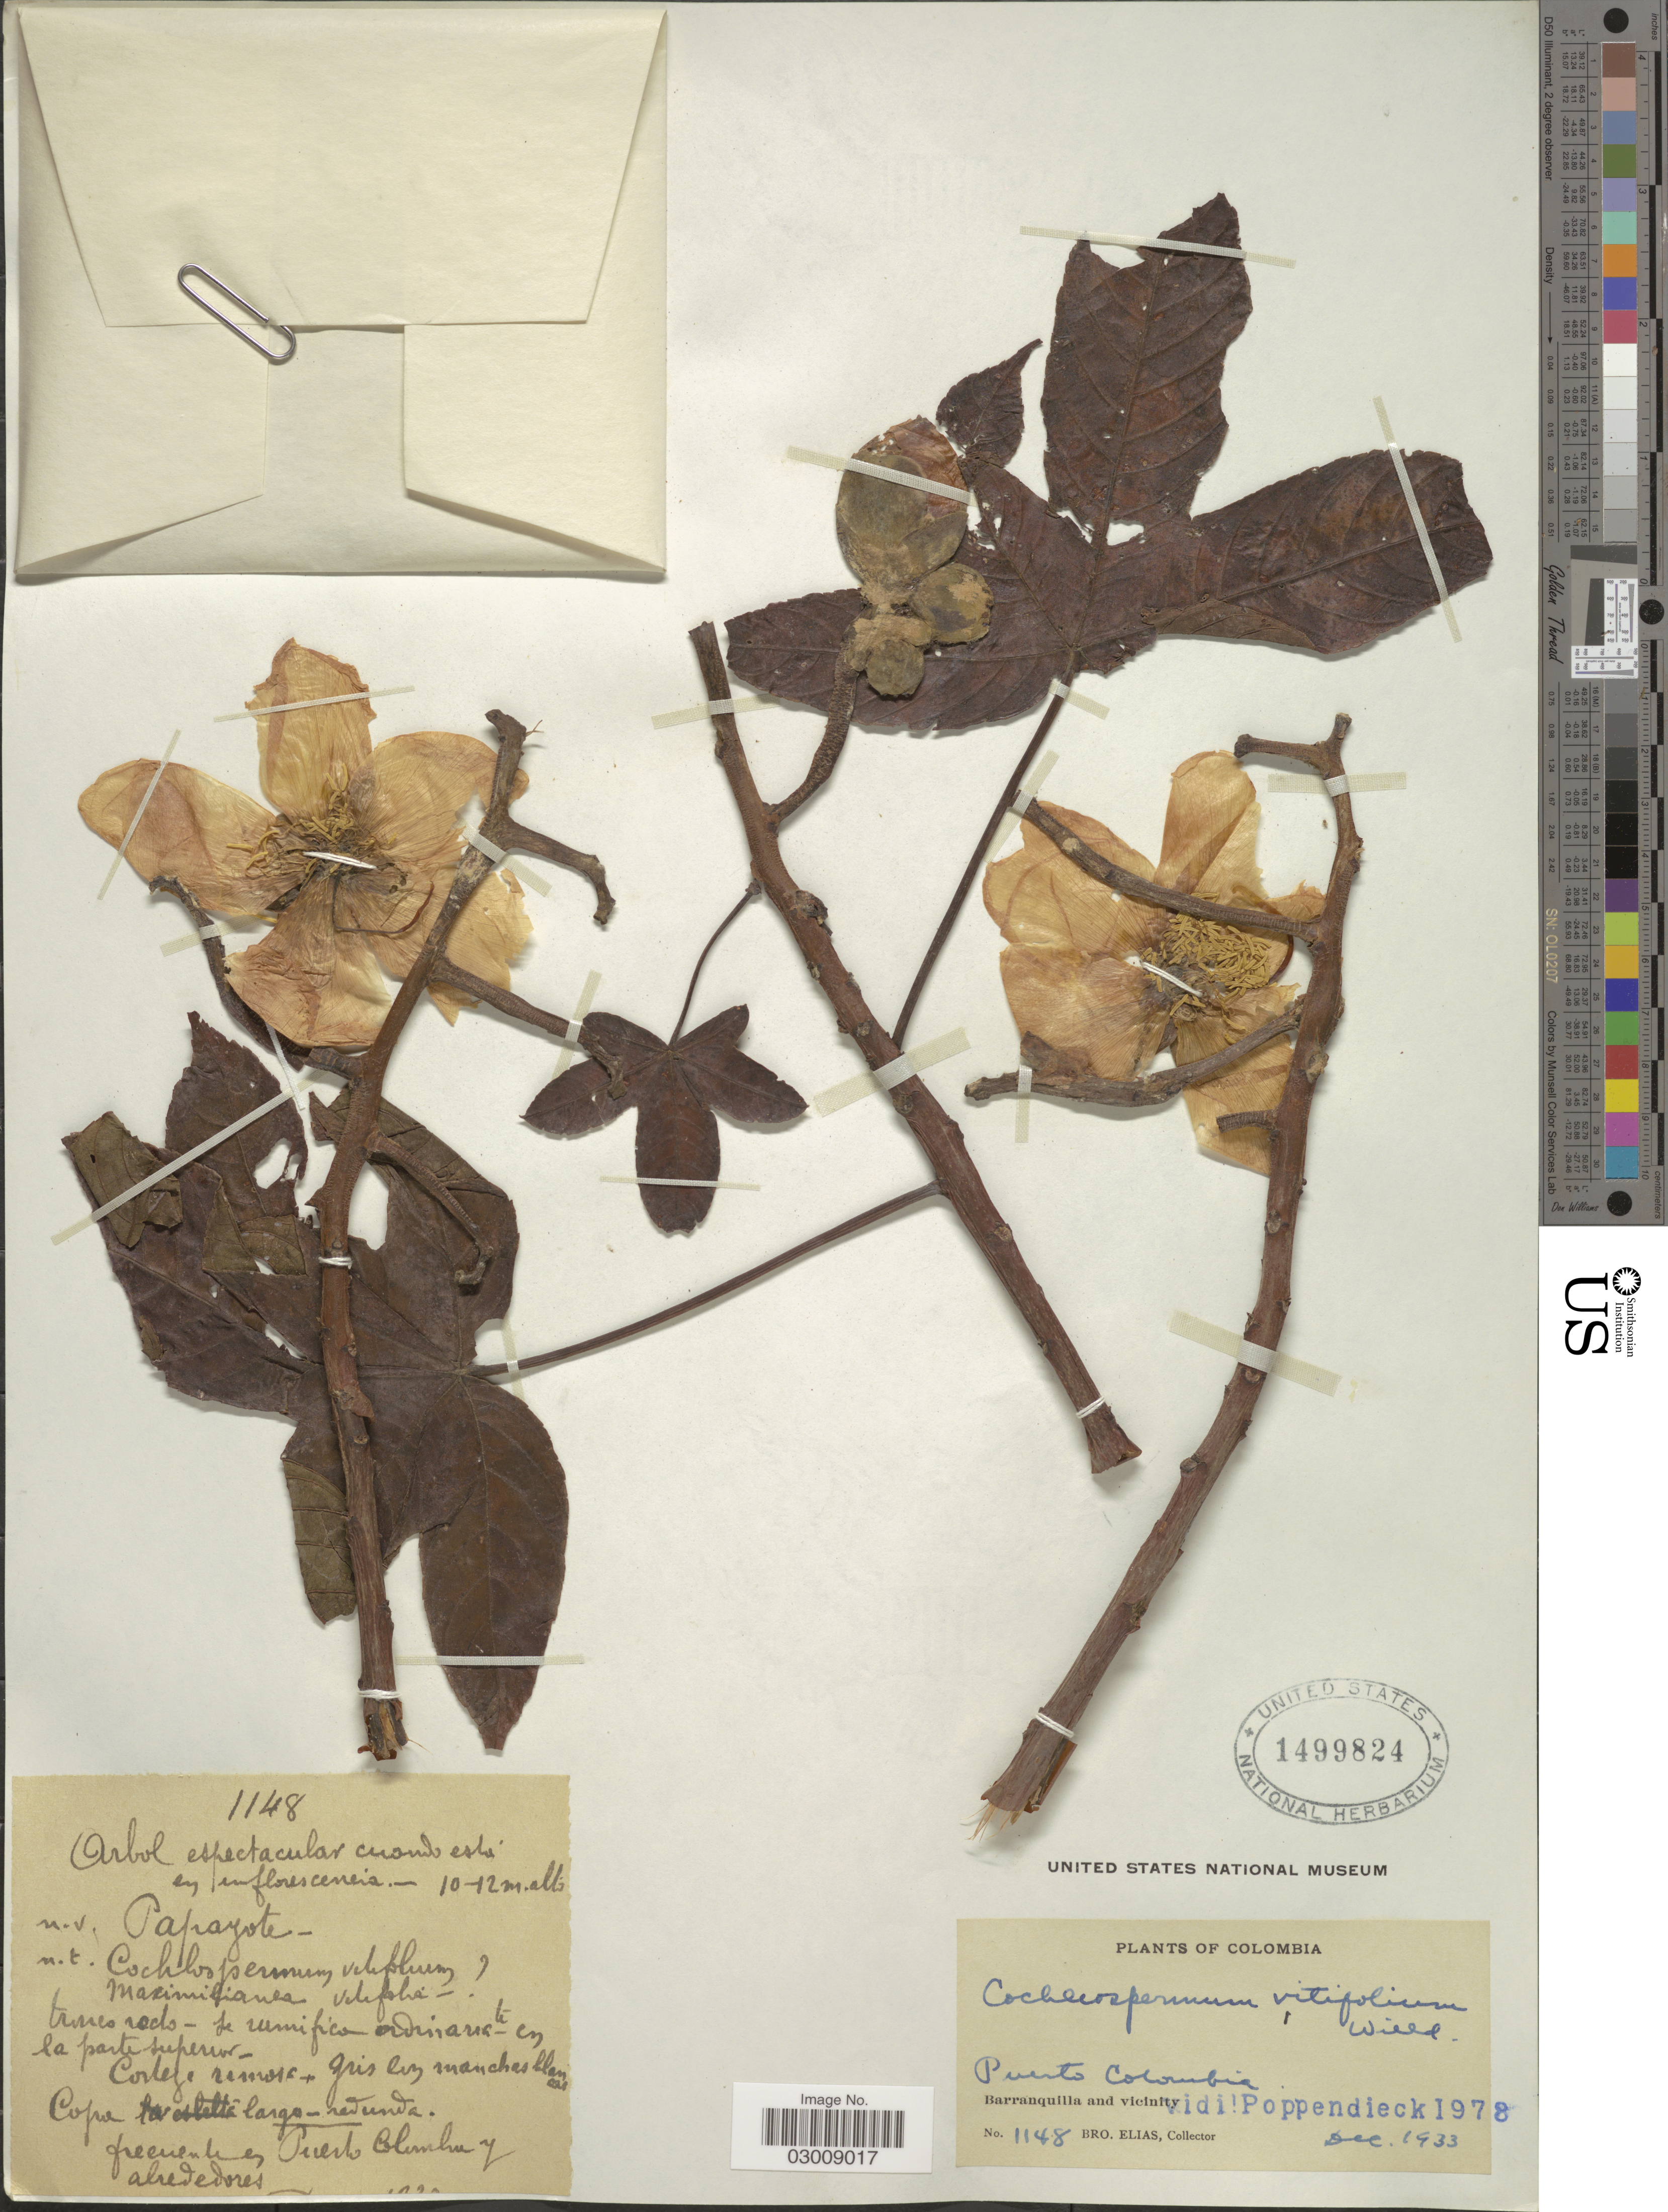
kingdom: Plantae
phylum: Tracheophyta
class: Magnoliopsida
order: Malvales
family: Cochlospermaceae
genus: Cochlospermum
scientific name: Cochlospermum vitifolium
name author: (Willd.) Spreng.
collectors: Bro. Elias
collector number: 1148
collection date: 1933-12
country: Colombia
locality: Puerto Colombia. Barranquilla and vicinity.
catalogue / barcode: US 1499824